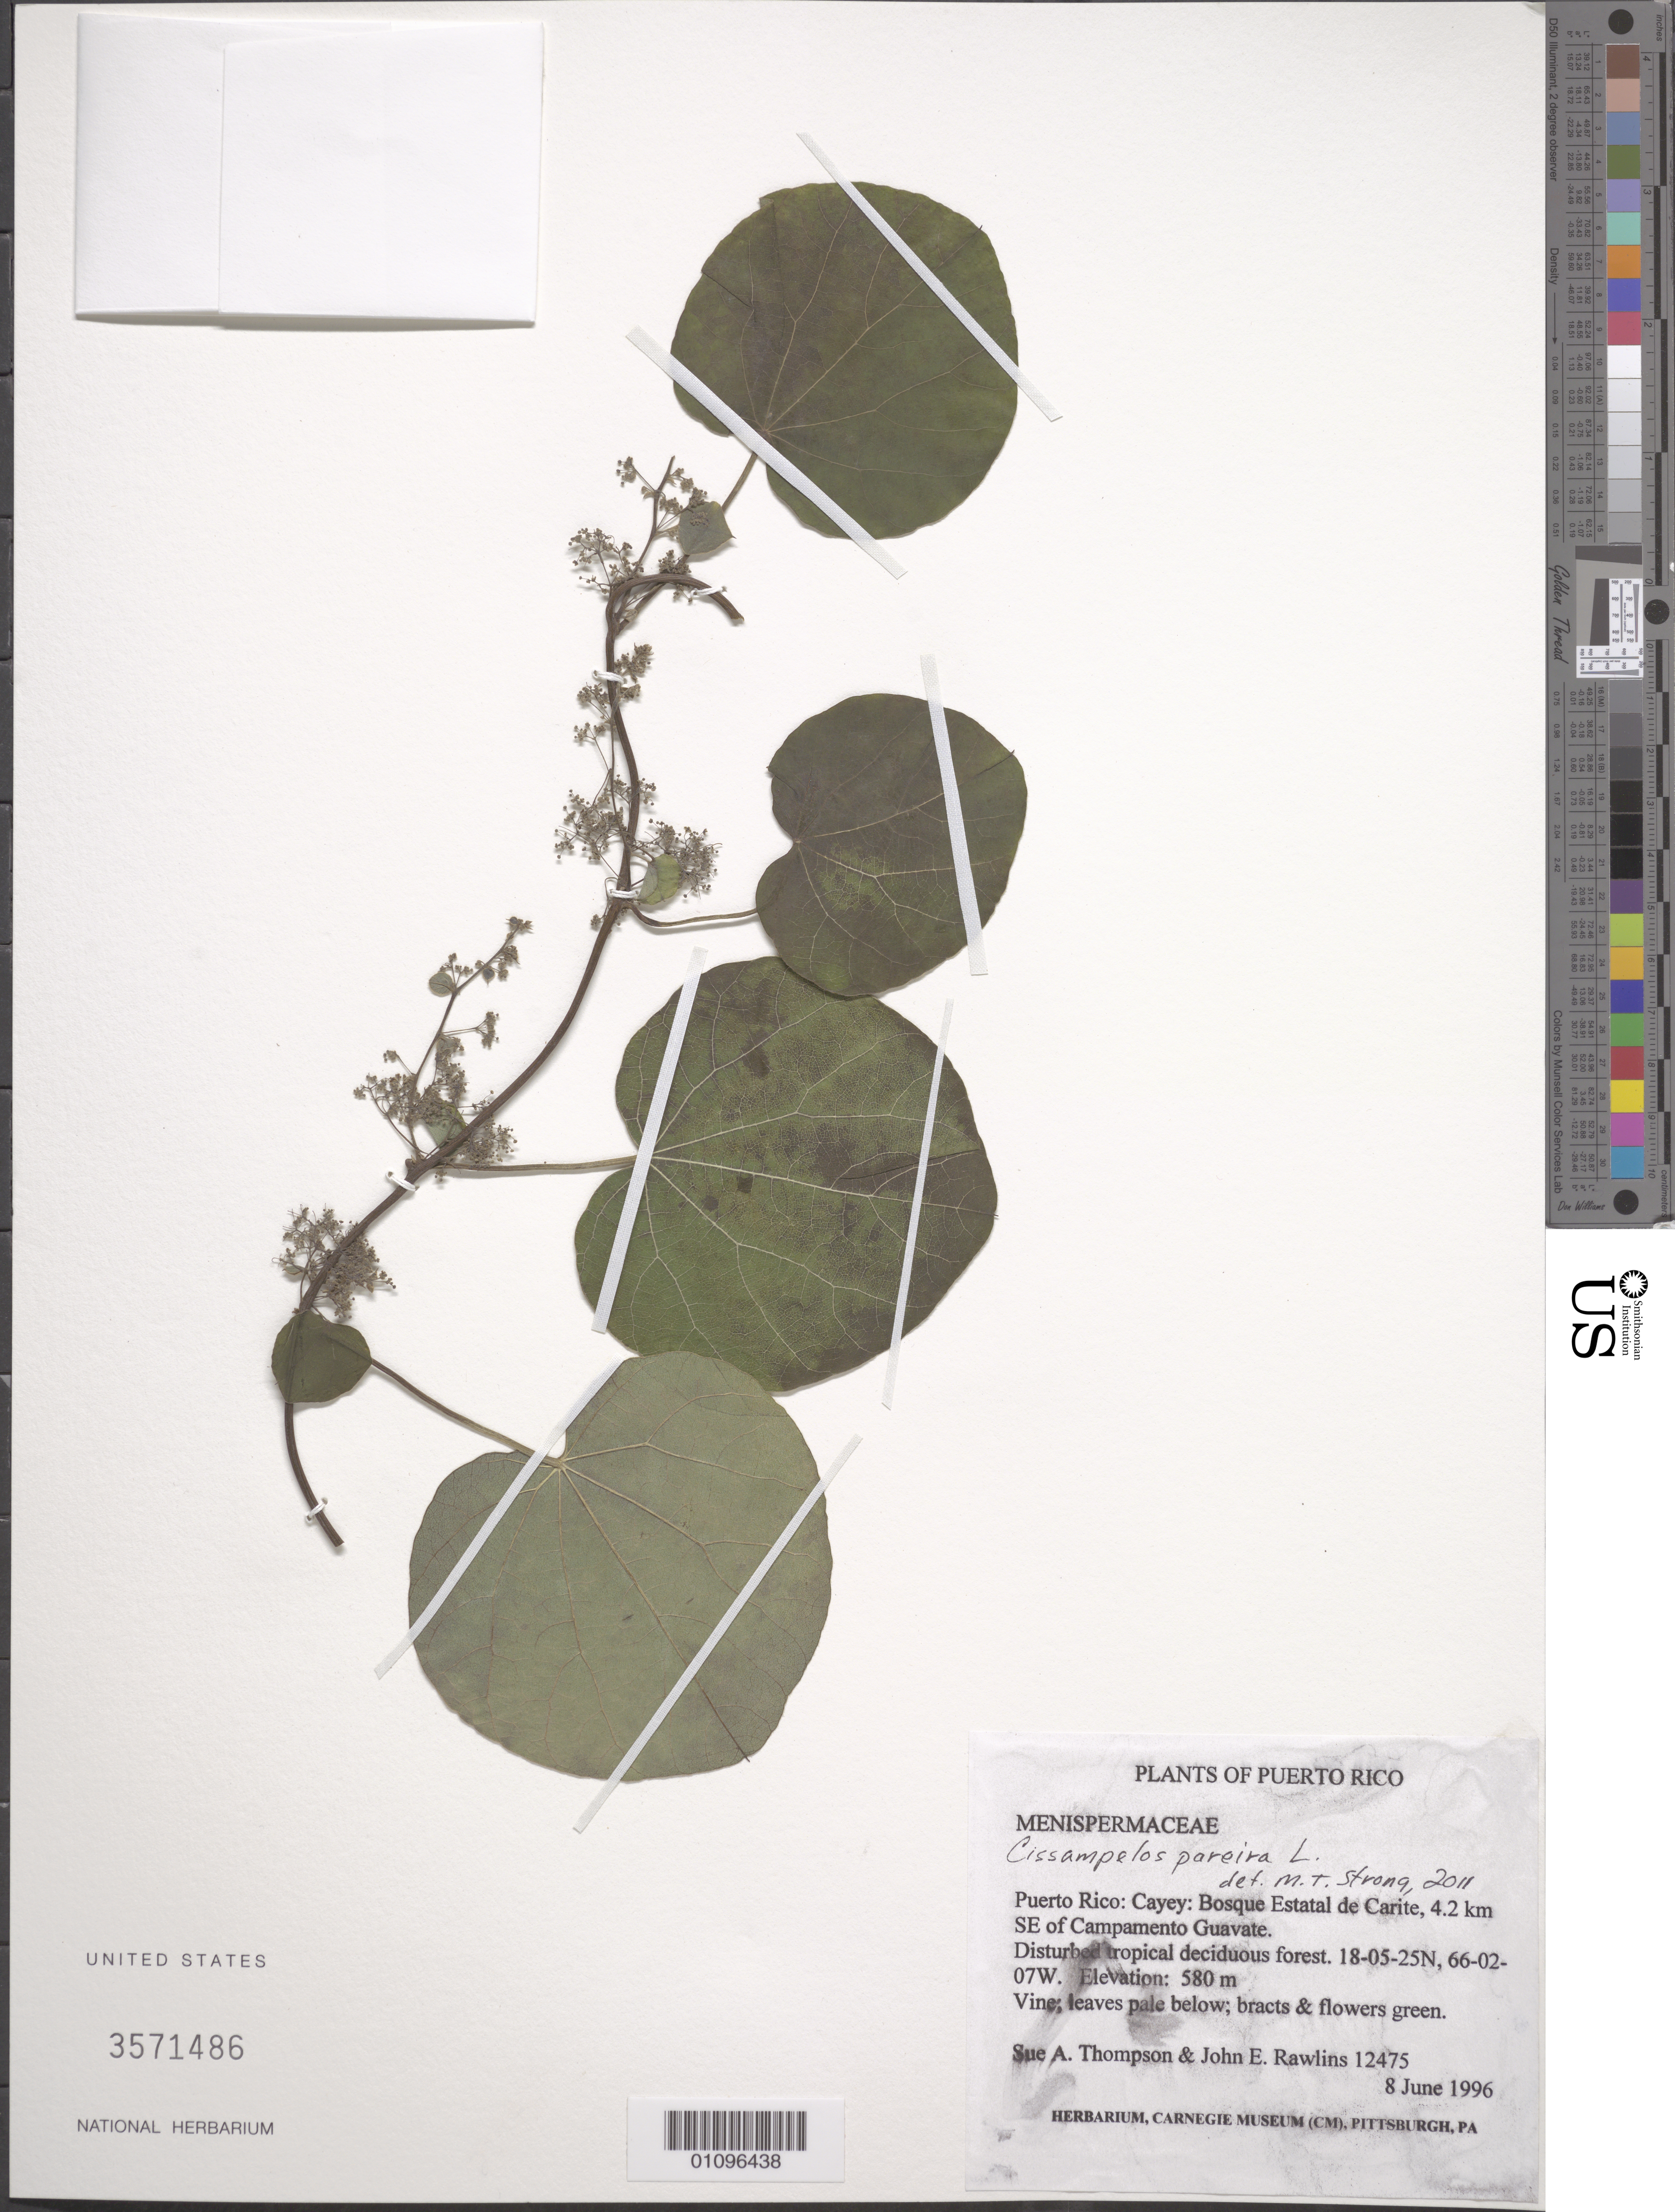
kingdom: Plantae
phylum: Tracheophyta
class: Magnoliopsida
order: Ranunculales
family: Menispermaceae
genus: Cissampelos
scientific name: Cissampelos pareira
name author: L.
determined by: Strong, M. T., (US), Smithsonian Institution - National Museum of Natural History (UNITED STATES)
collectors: S. A. Thompson & J. Rawlins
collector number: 12475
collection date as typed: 08 Jun 1996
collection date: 1996-06-08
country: Puerto Rico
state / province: Cayey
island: Puerto Rico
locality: Bosque Estatal de Carite, 4.2 km SE of Campamento Guavate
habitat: Disturbed tropical deciduous forest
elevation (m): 580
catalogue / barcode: US 3571486